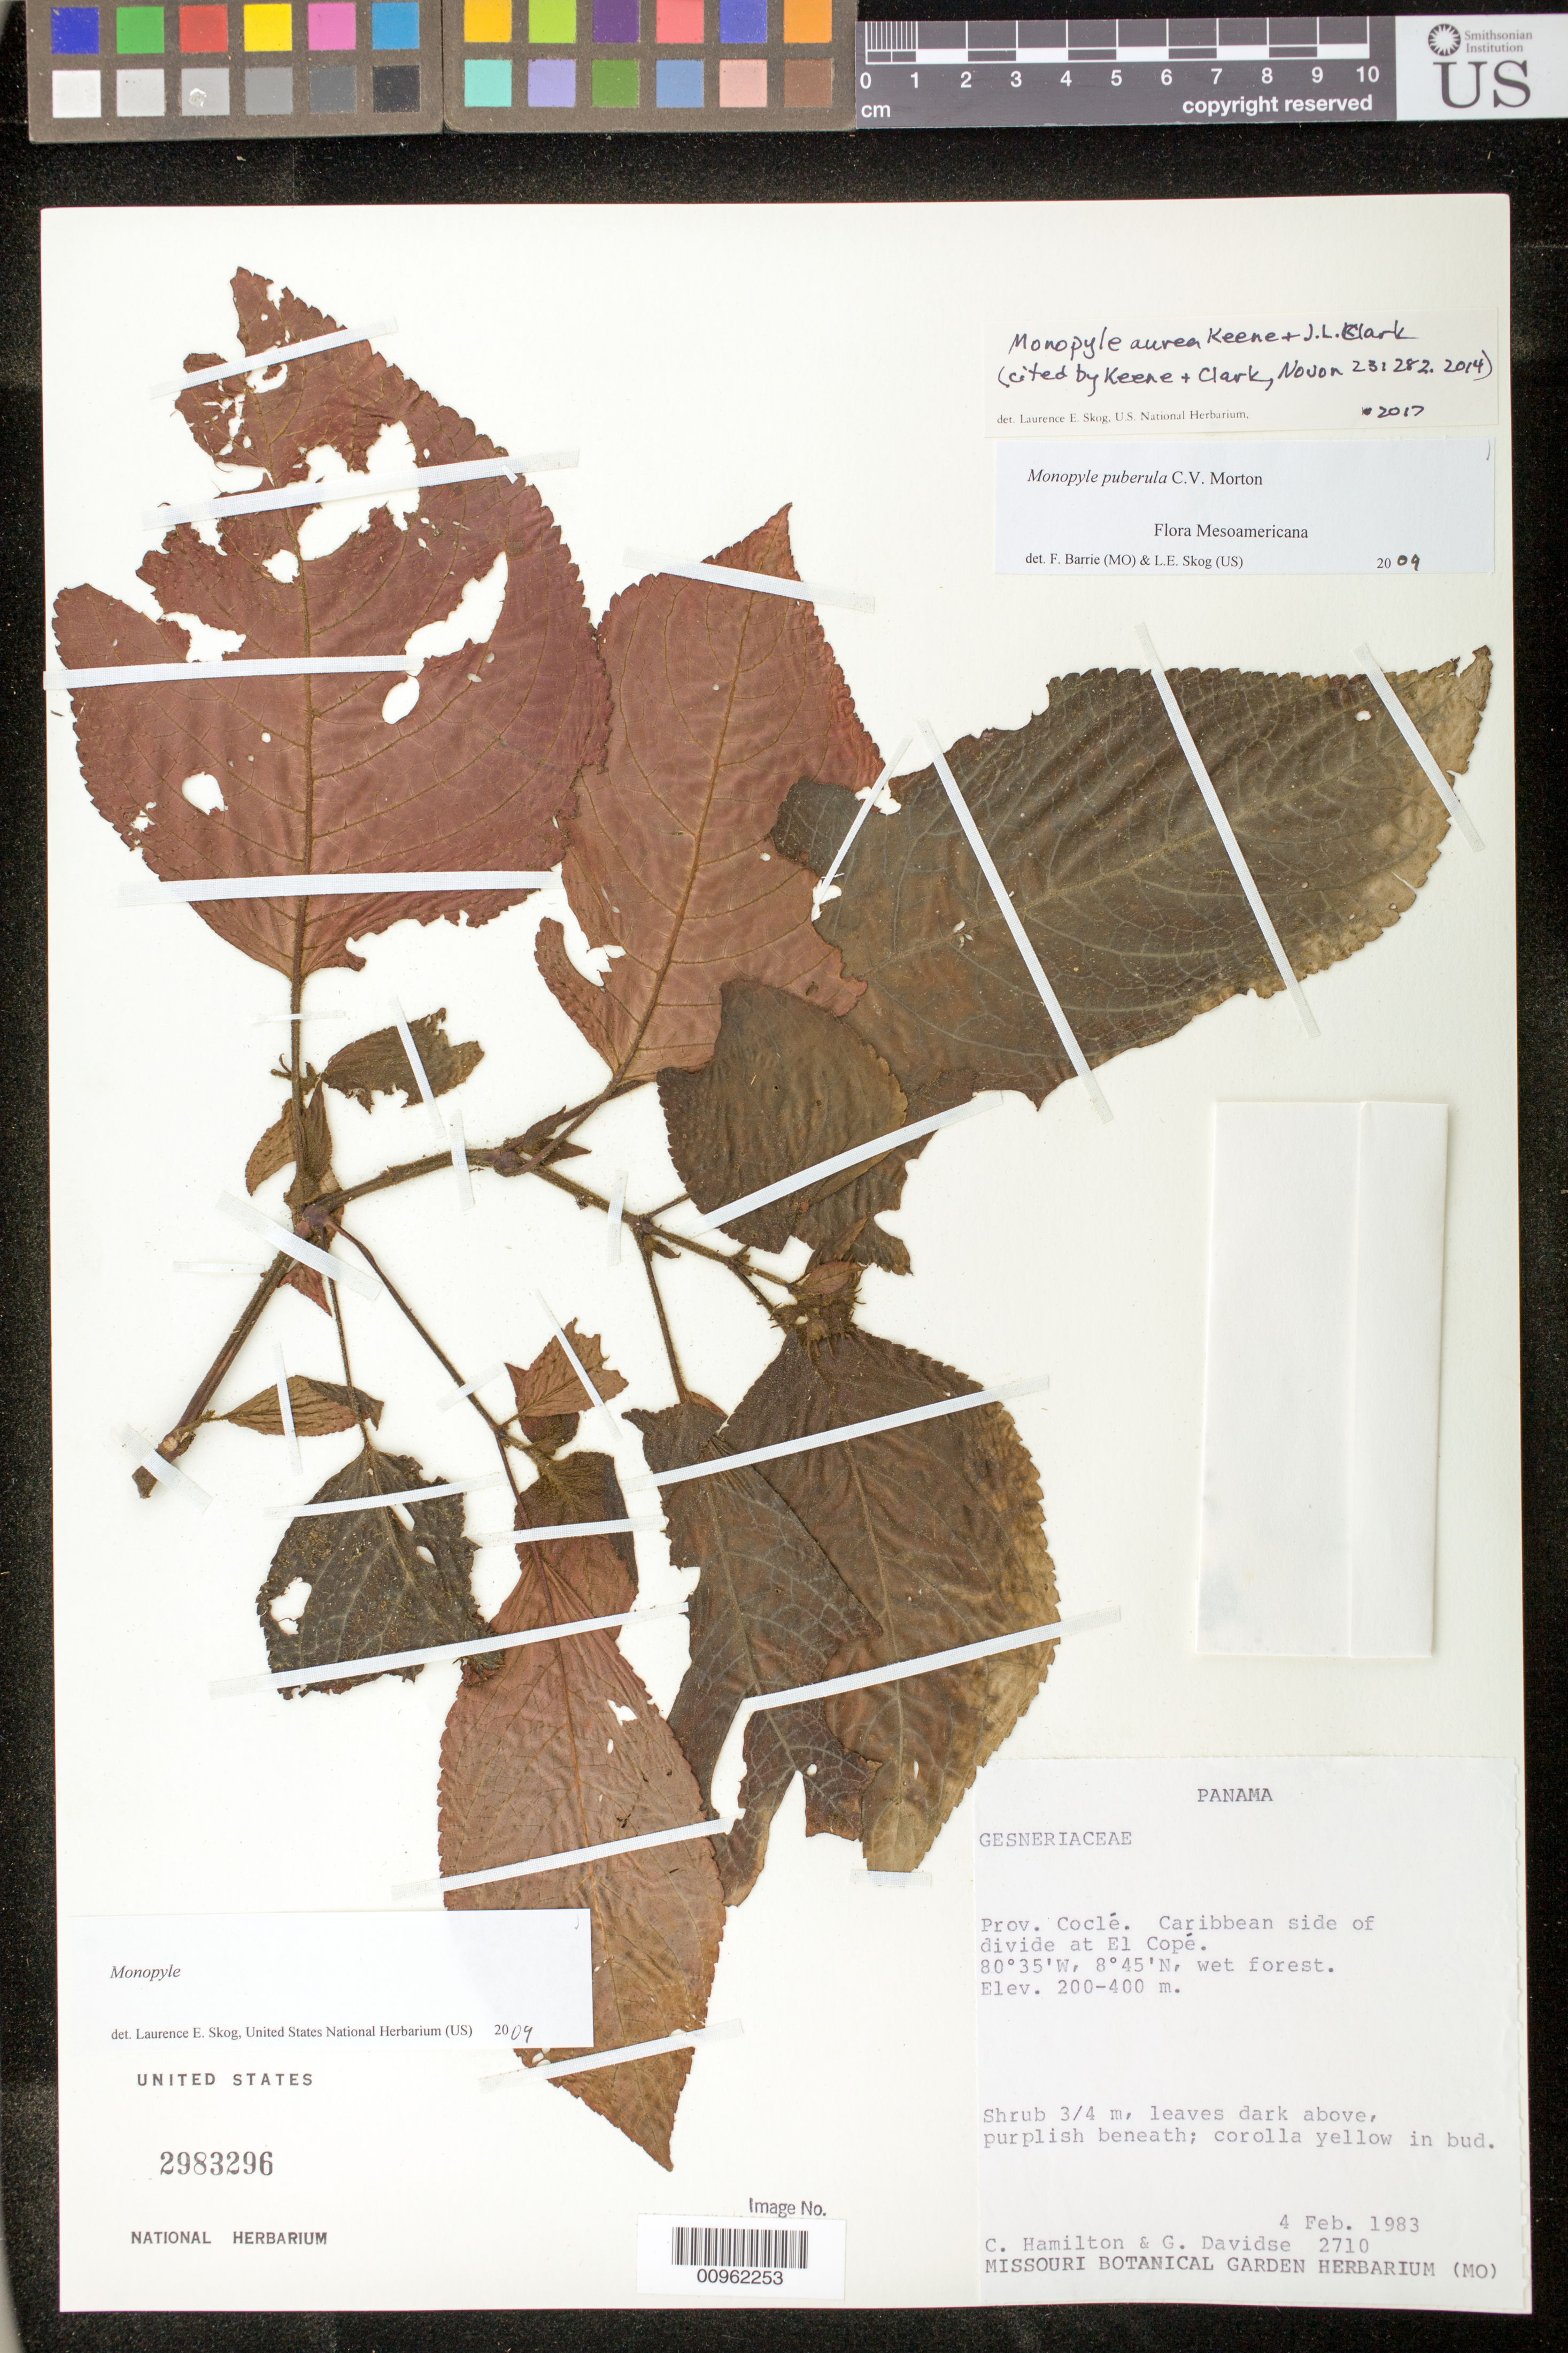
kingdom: Plantae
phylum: Tracheophyta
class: Magnoliopsida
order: Lamiales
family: Gesneriaceae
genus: Monopyle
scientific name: Monopyle aurea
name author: Keene & J.L. Clark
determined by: Skog, Laurence E.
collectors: C. Hamilton & G. Davidse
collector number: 2710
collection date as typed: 04 Feb 1983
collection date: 1983-02-04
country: Panama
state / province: Coclé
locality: Prov. Coclé: Caribbean side of divide at El Copé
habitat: Wet forest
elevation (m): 200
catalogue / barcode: US 2983296